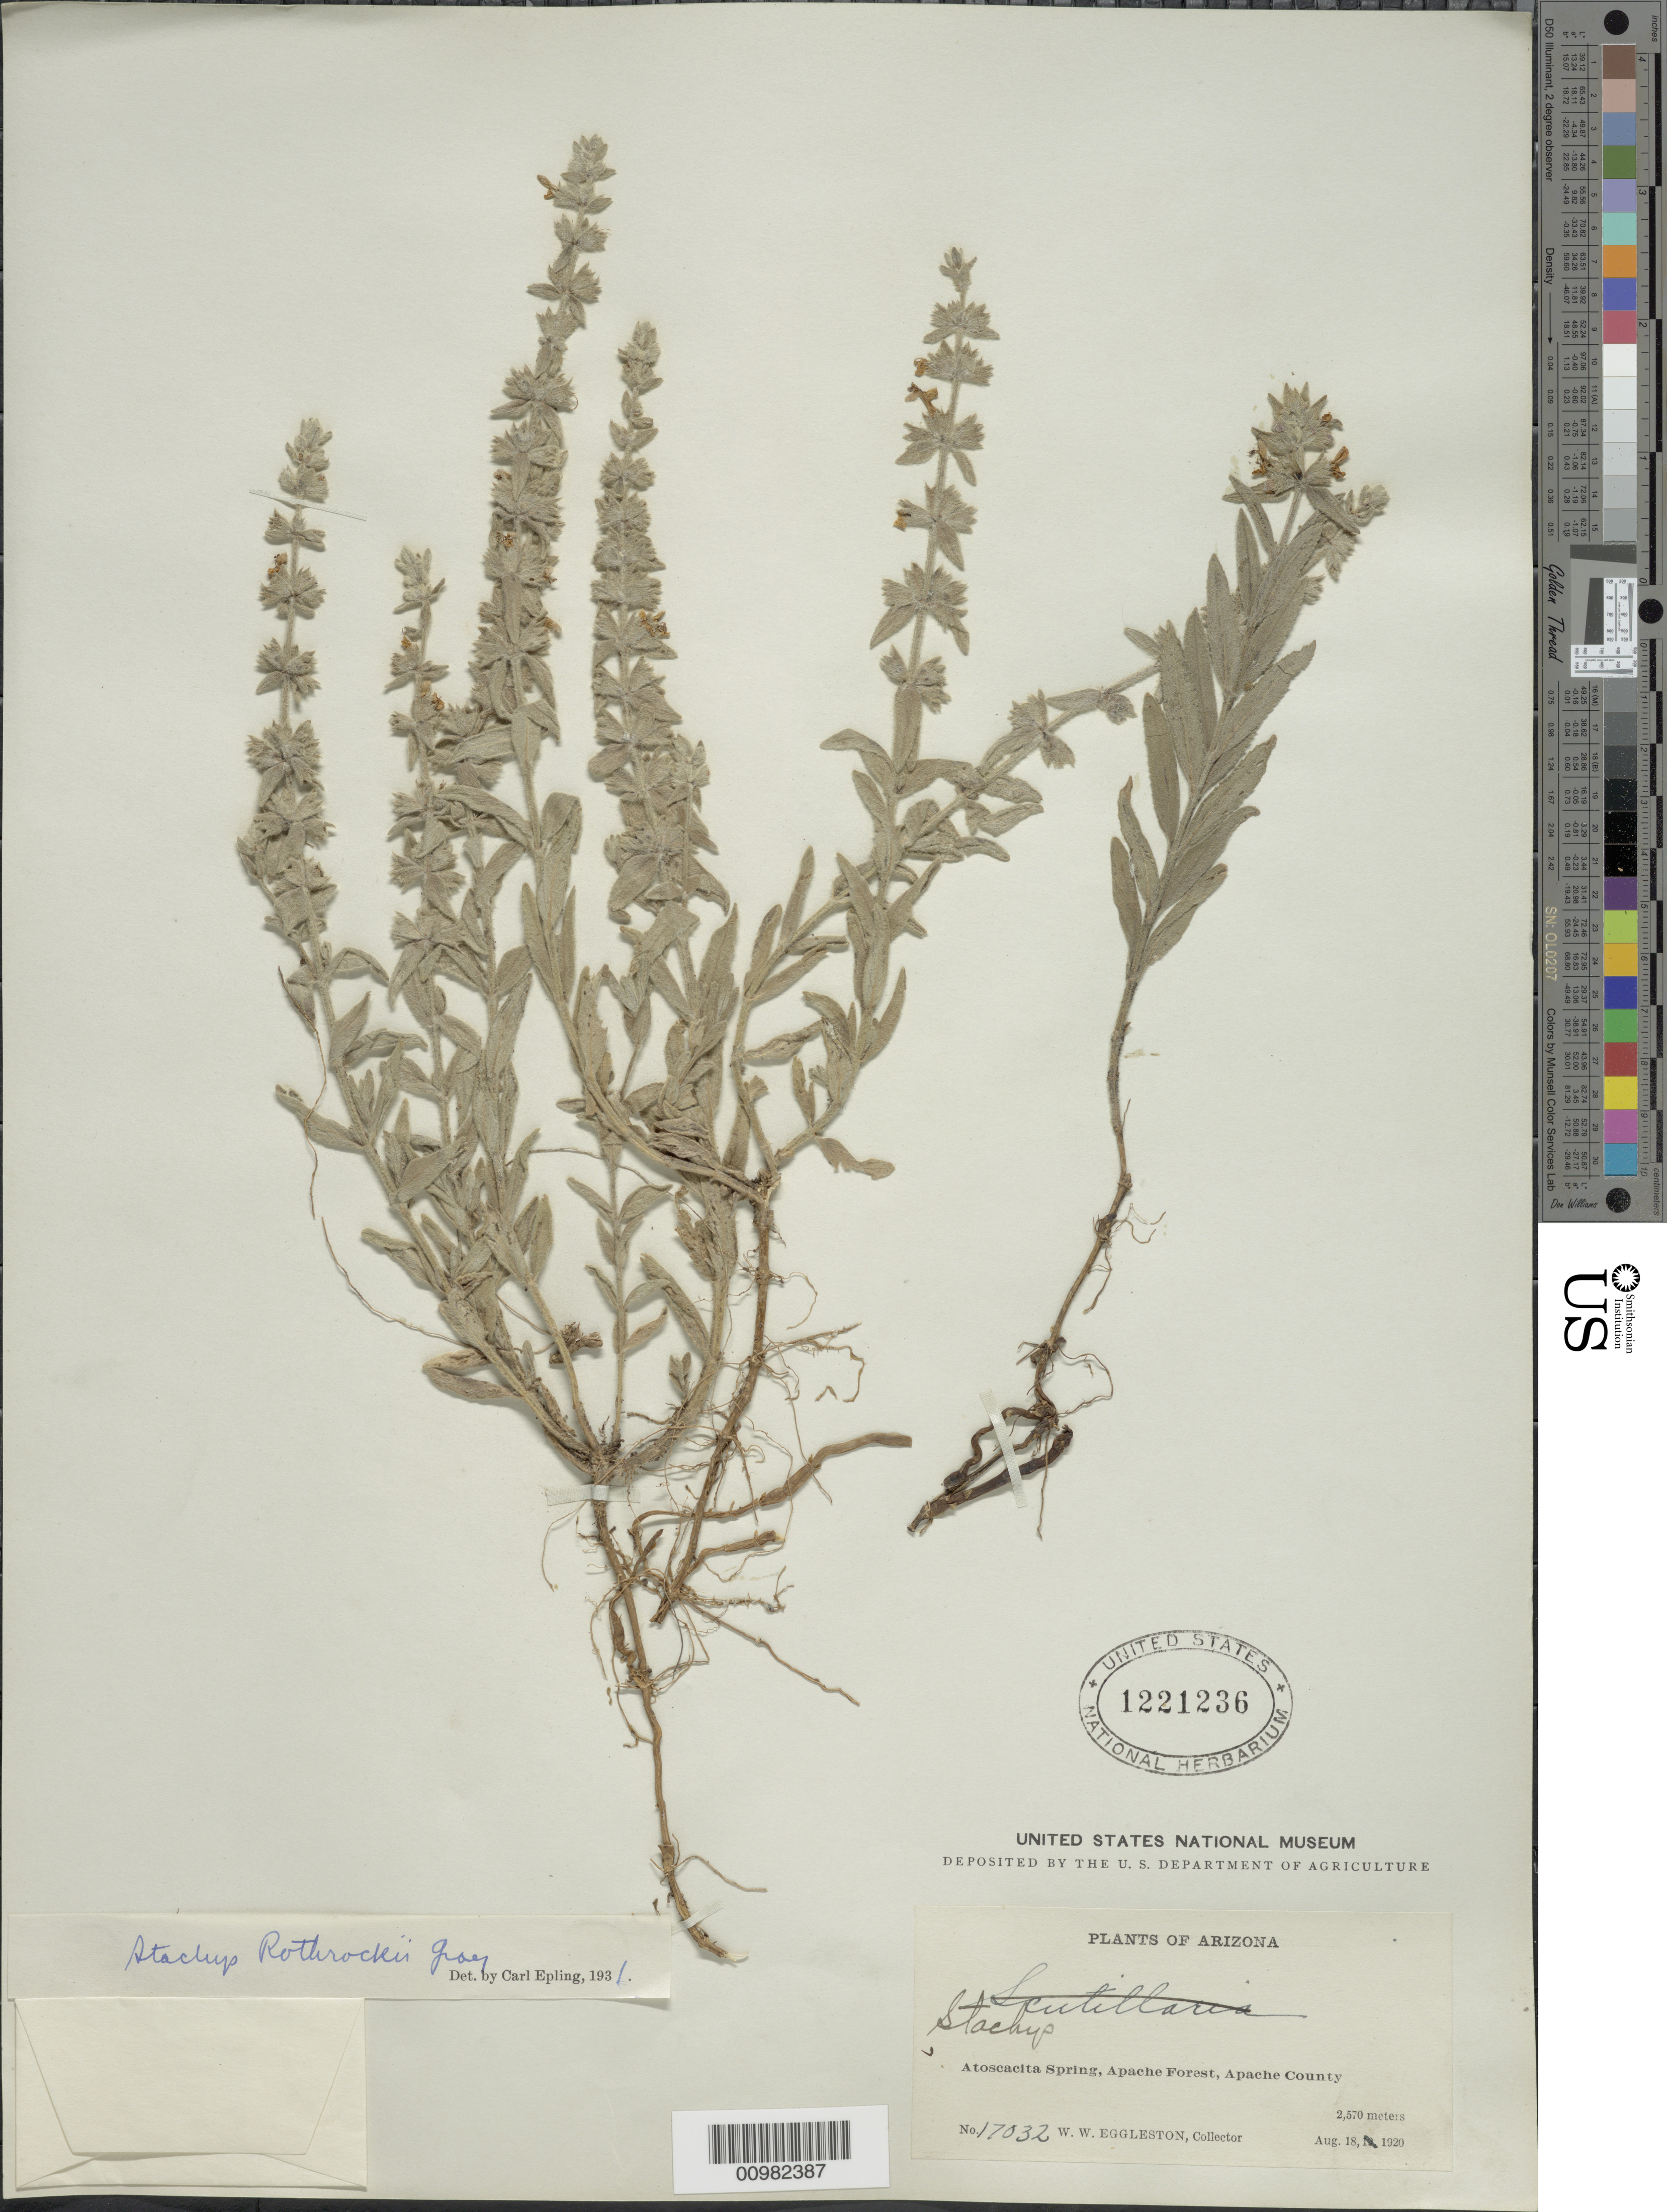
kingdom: Plantae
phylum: Tracheophyta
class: Magnoliopsida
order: Lamiales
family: Lamiaceae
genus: Stachys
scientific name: Stachys rothrockii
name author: A. Gray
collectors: W. W. Eggleston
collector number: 17032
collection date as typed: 18 Aug 1920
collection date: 1920-08-18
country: United States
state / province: Arizona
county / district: Apache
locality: Apache Forest; Atoscacita Spring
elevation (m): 2750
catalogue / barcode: US 1221236